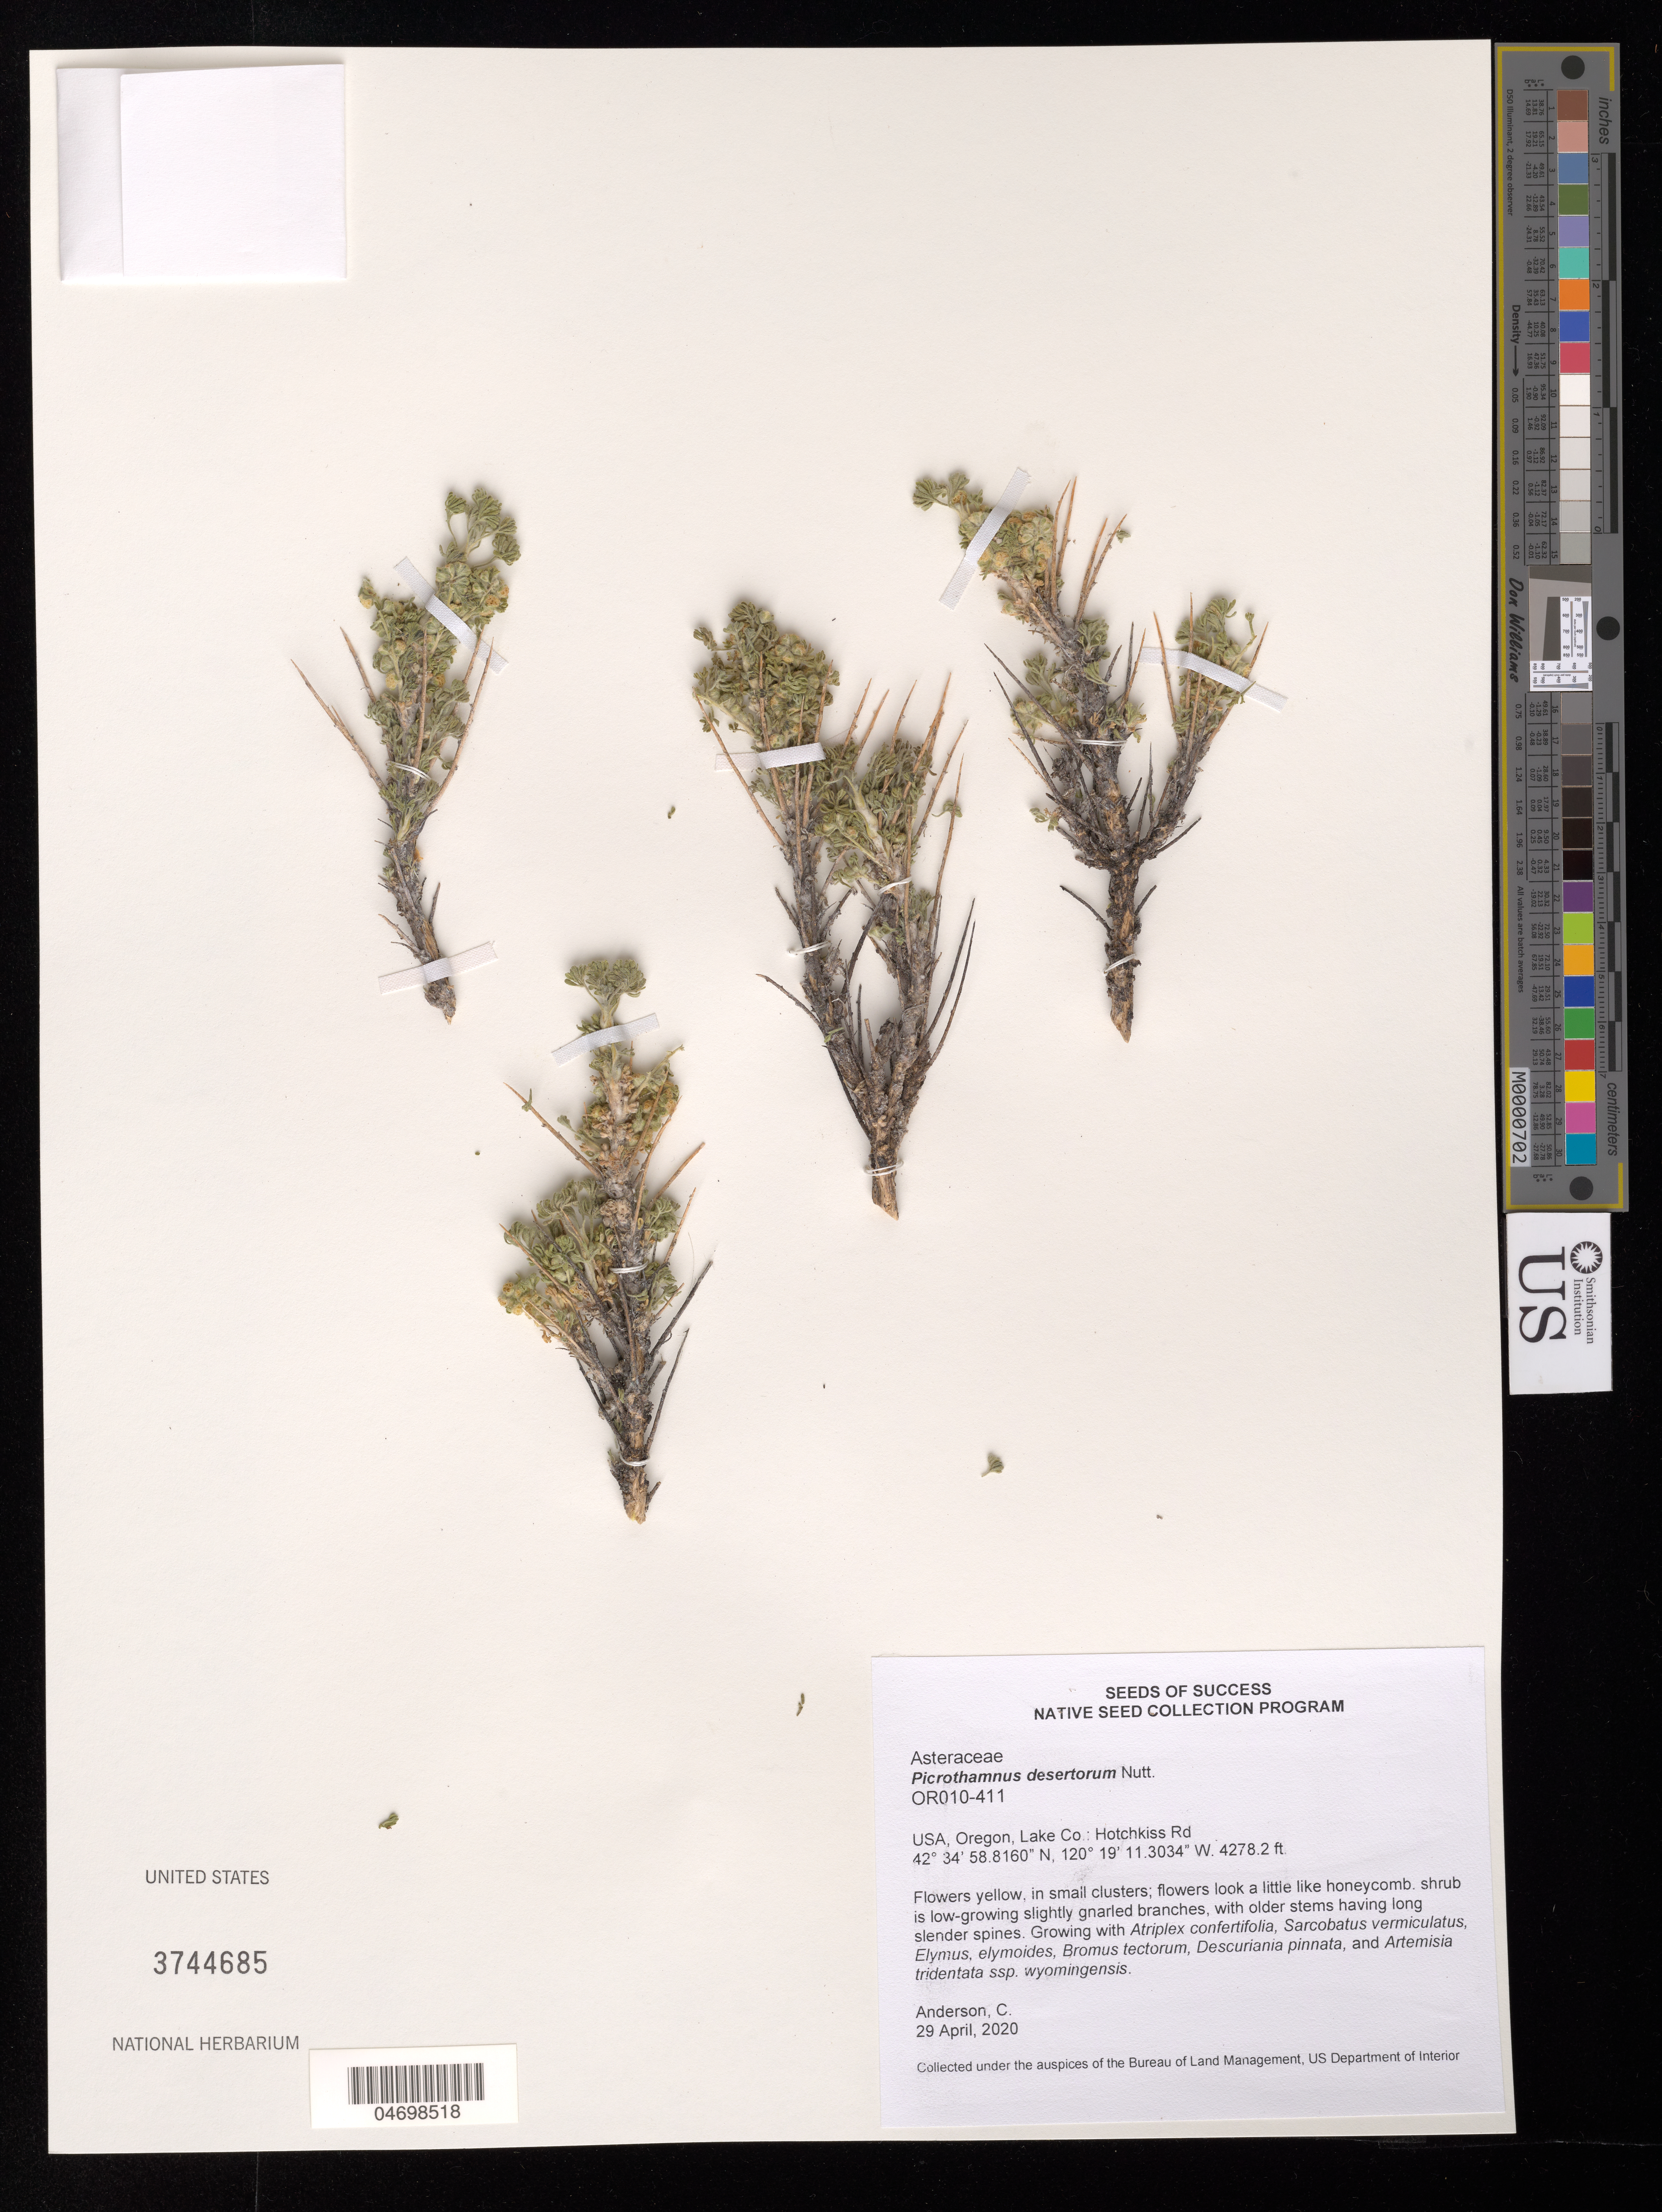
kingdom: Plantae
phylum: Tracheophyta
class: Magnoliopsida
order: Asterales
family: Asteraceae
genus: Picrothamnus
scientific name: Picrothamnus desertorum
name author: Nutt.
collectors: C. Anderson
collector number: OR010-411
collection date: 2020-04-29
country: United States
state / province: Oregon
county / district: Lake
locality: Hotchkiss Rd.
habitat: With Atriplex confertifolia, Elymus elymoides, Bromus tectorum, etc.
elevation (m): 1304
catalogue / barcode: US 3744685